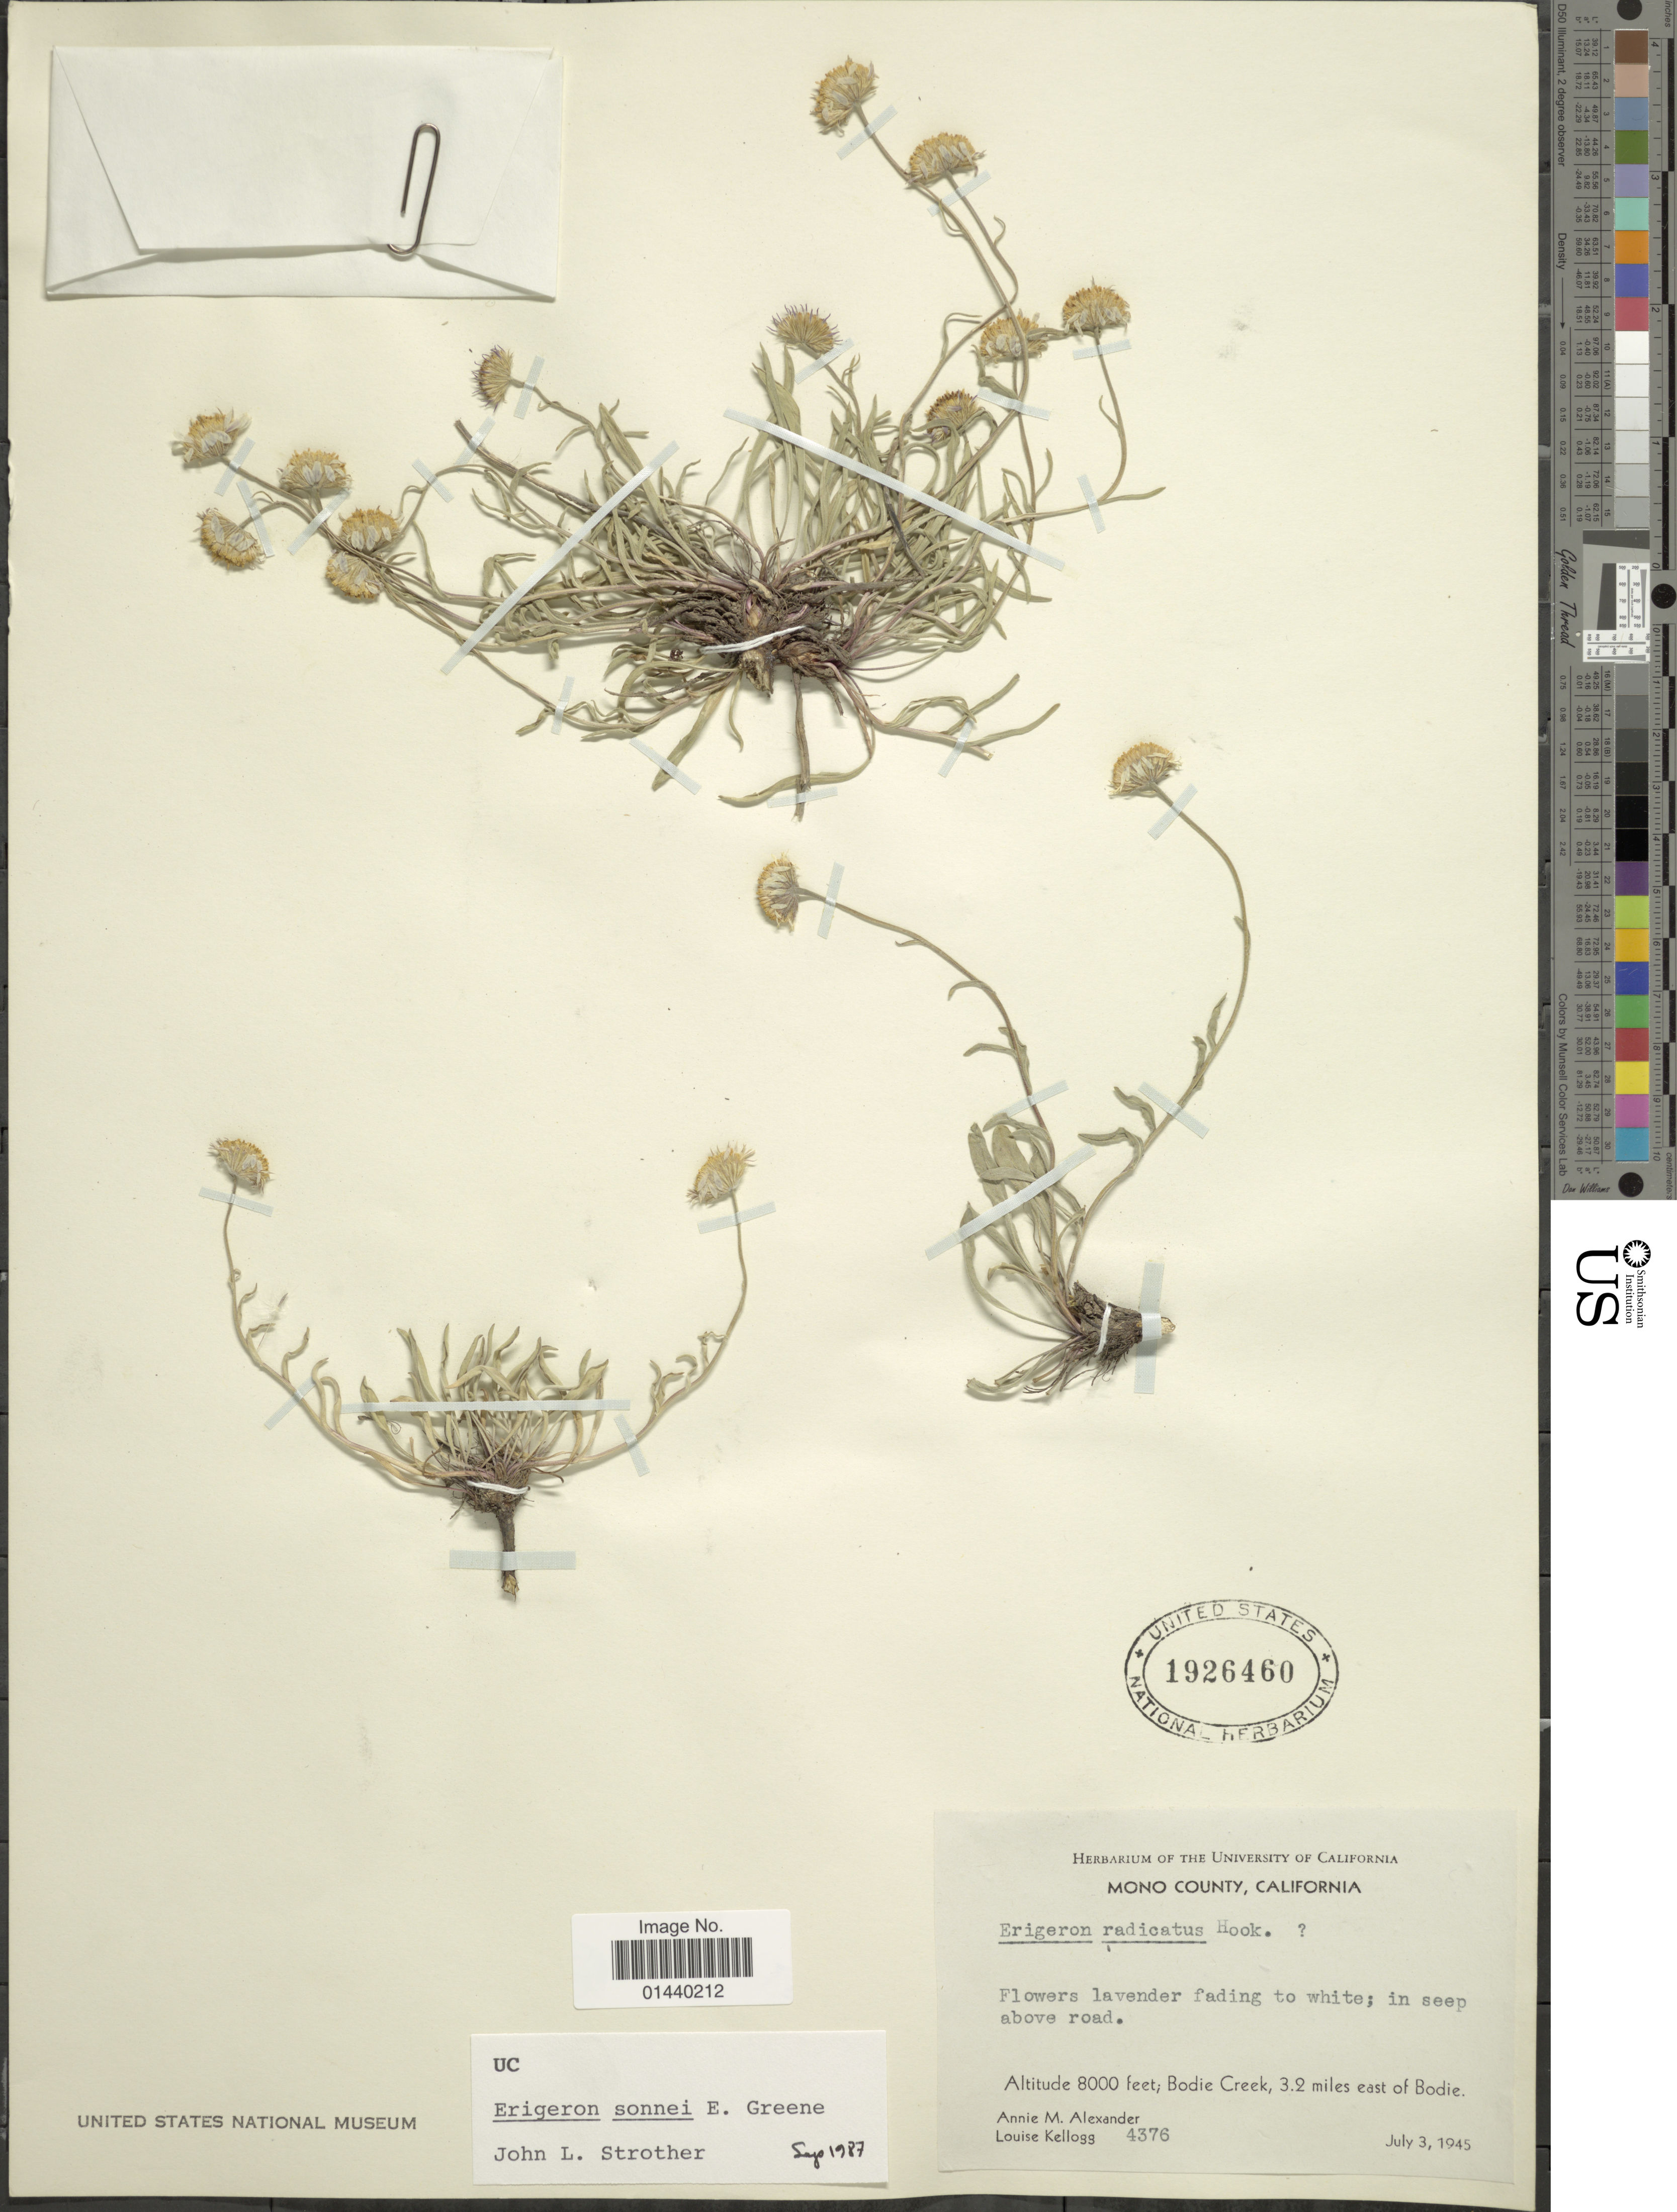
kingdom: Plantae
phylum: Tracheophyta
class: Magnoliopsida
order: Asterales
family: Asteraceae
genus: Erigeron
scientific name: Erigeron sonnei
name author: Greene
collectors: A. M. Alexander & L. Kellogg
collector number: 4376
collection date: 1945-07-03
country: United States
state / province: California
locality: In seep above road. Bodie Creek, 3.2 miles east of Bodie.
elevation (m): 2438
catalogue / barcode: US 1926460